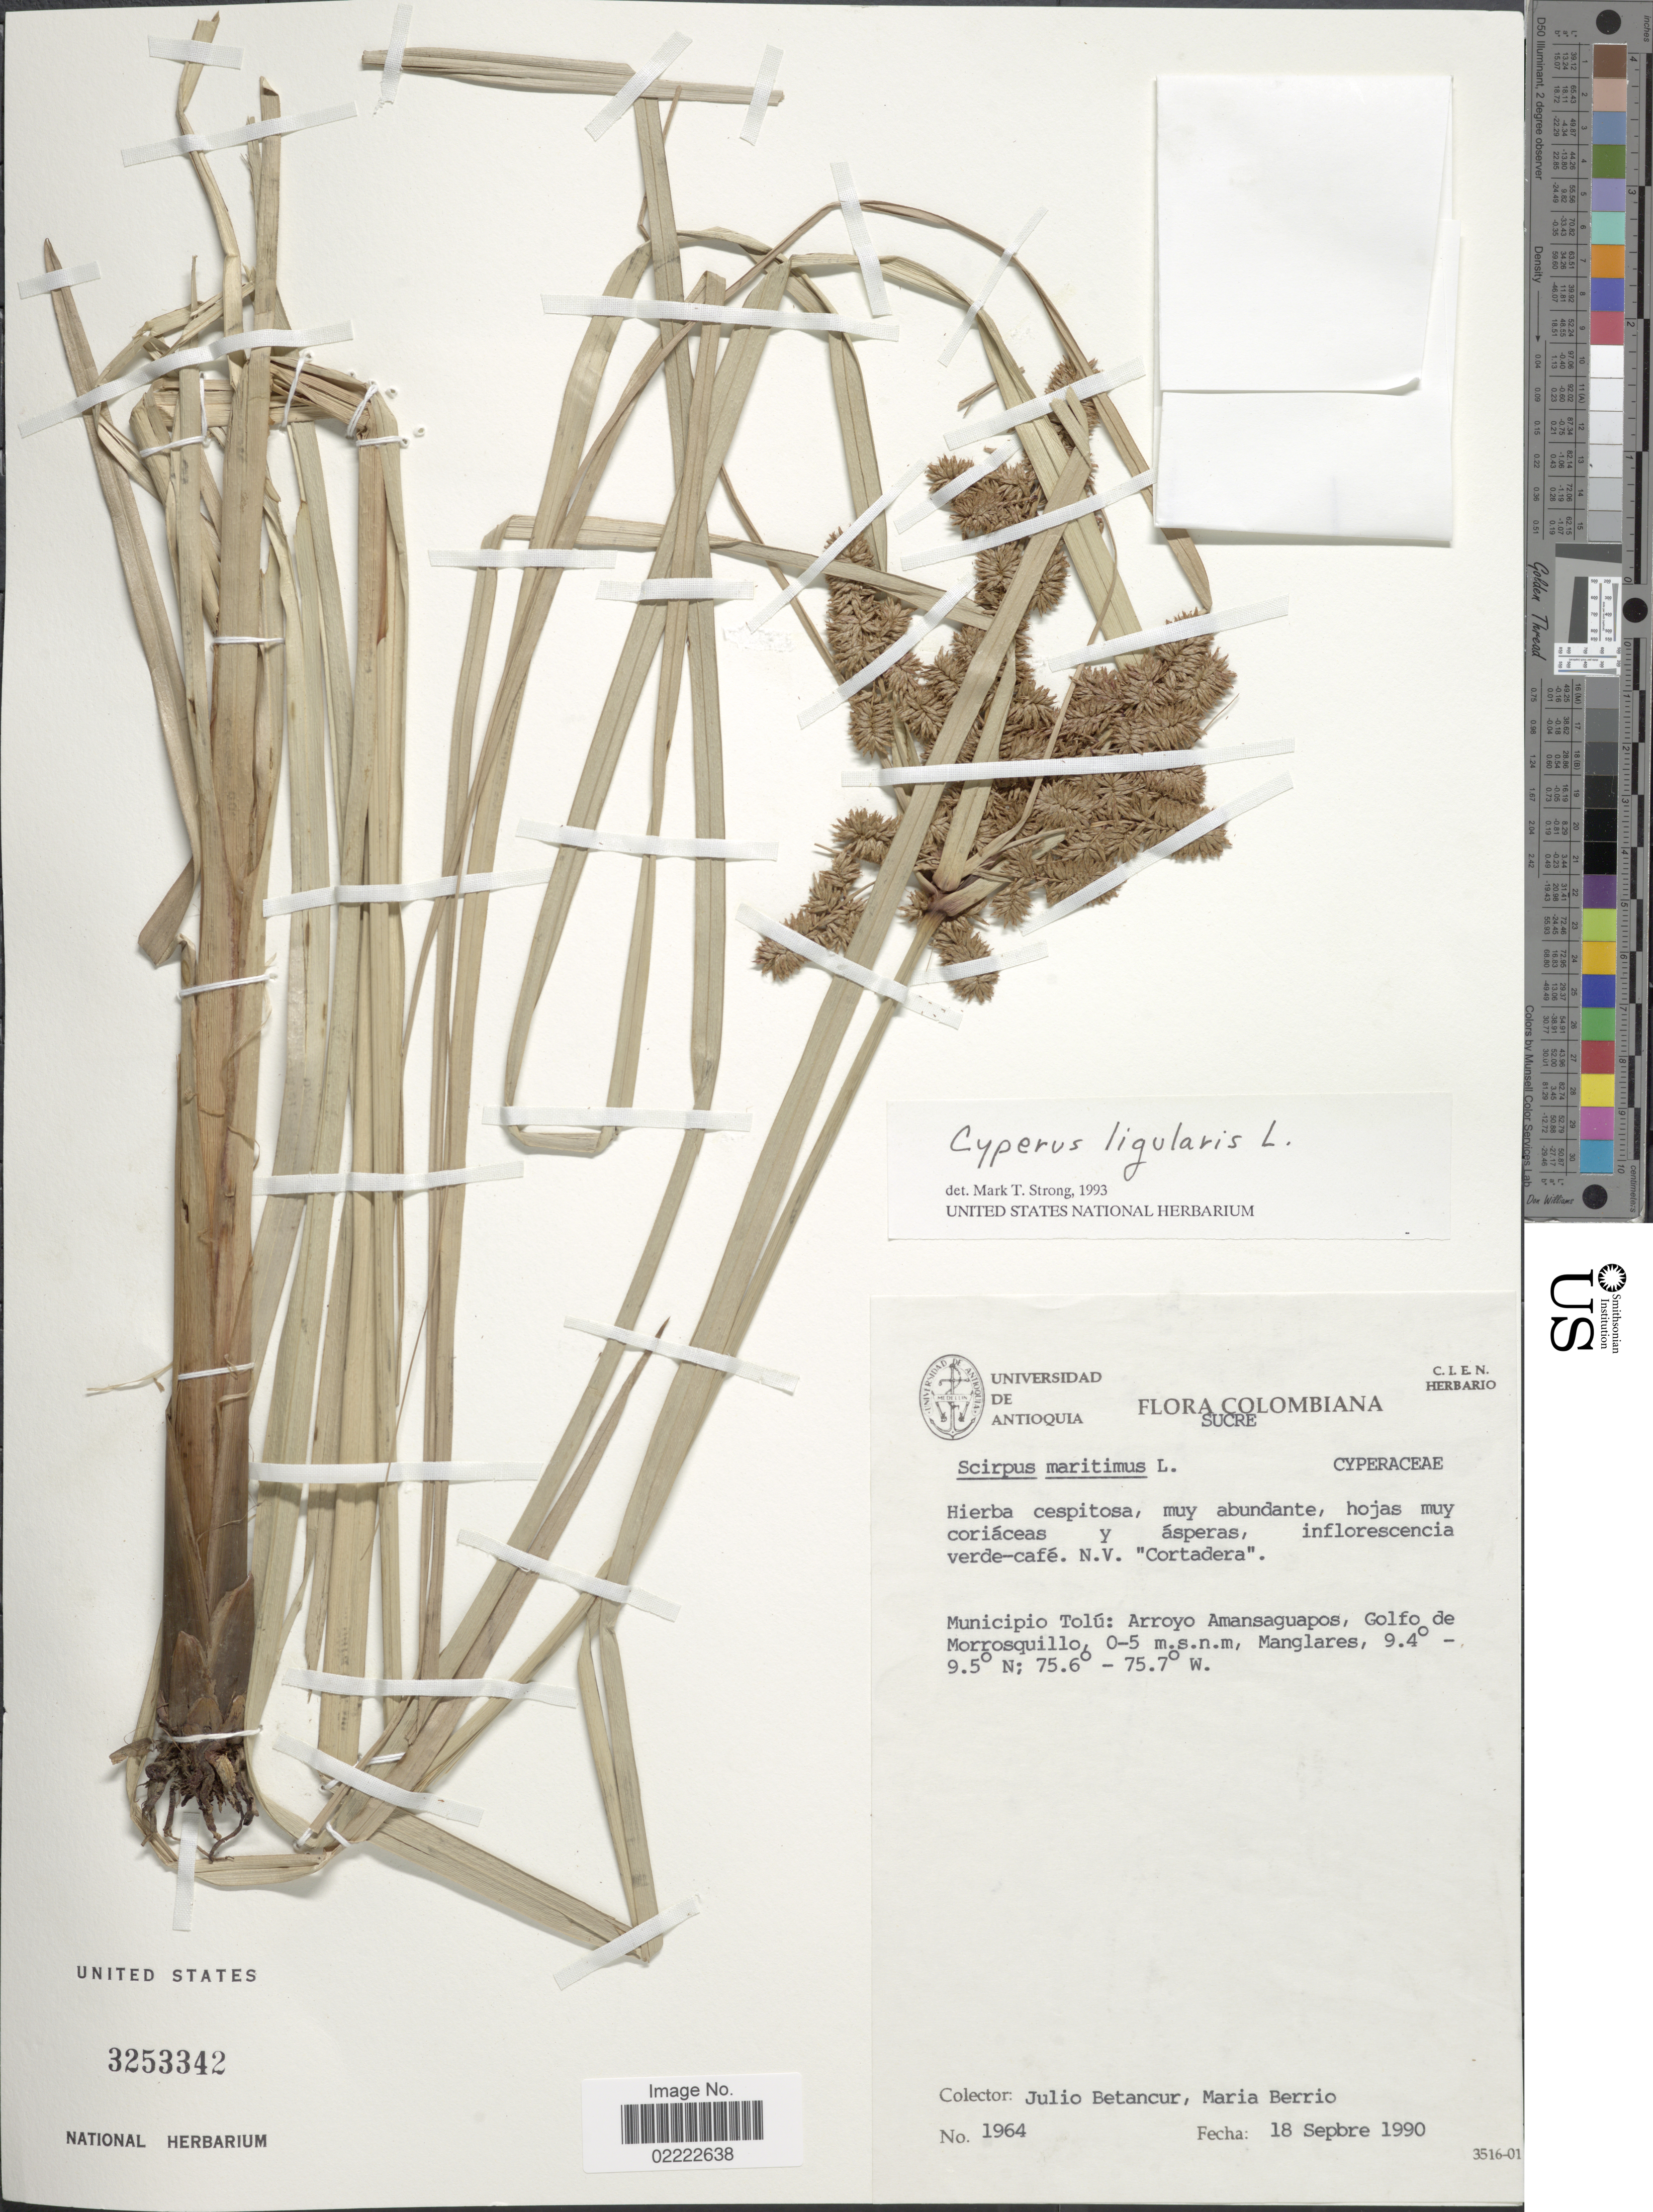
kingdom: Plantae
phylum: Tracheophyta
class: Liliopsida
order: Poales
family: Cyperaceae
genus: Cyperus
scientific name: Cyperus ligularis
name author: L.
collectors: J. Betancur & M. Berrio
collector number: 1964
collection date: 1990-09-18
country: Colombia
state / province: Sucre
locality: Municipio Tolú: Arroyo Amansaguapos, Golfo de Morrosquillo, Manglares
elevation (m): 0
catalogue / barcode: US 3253342